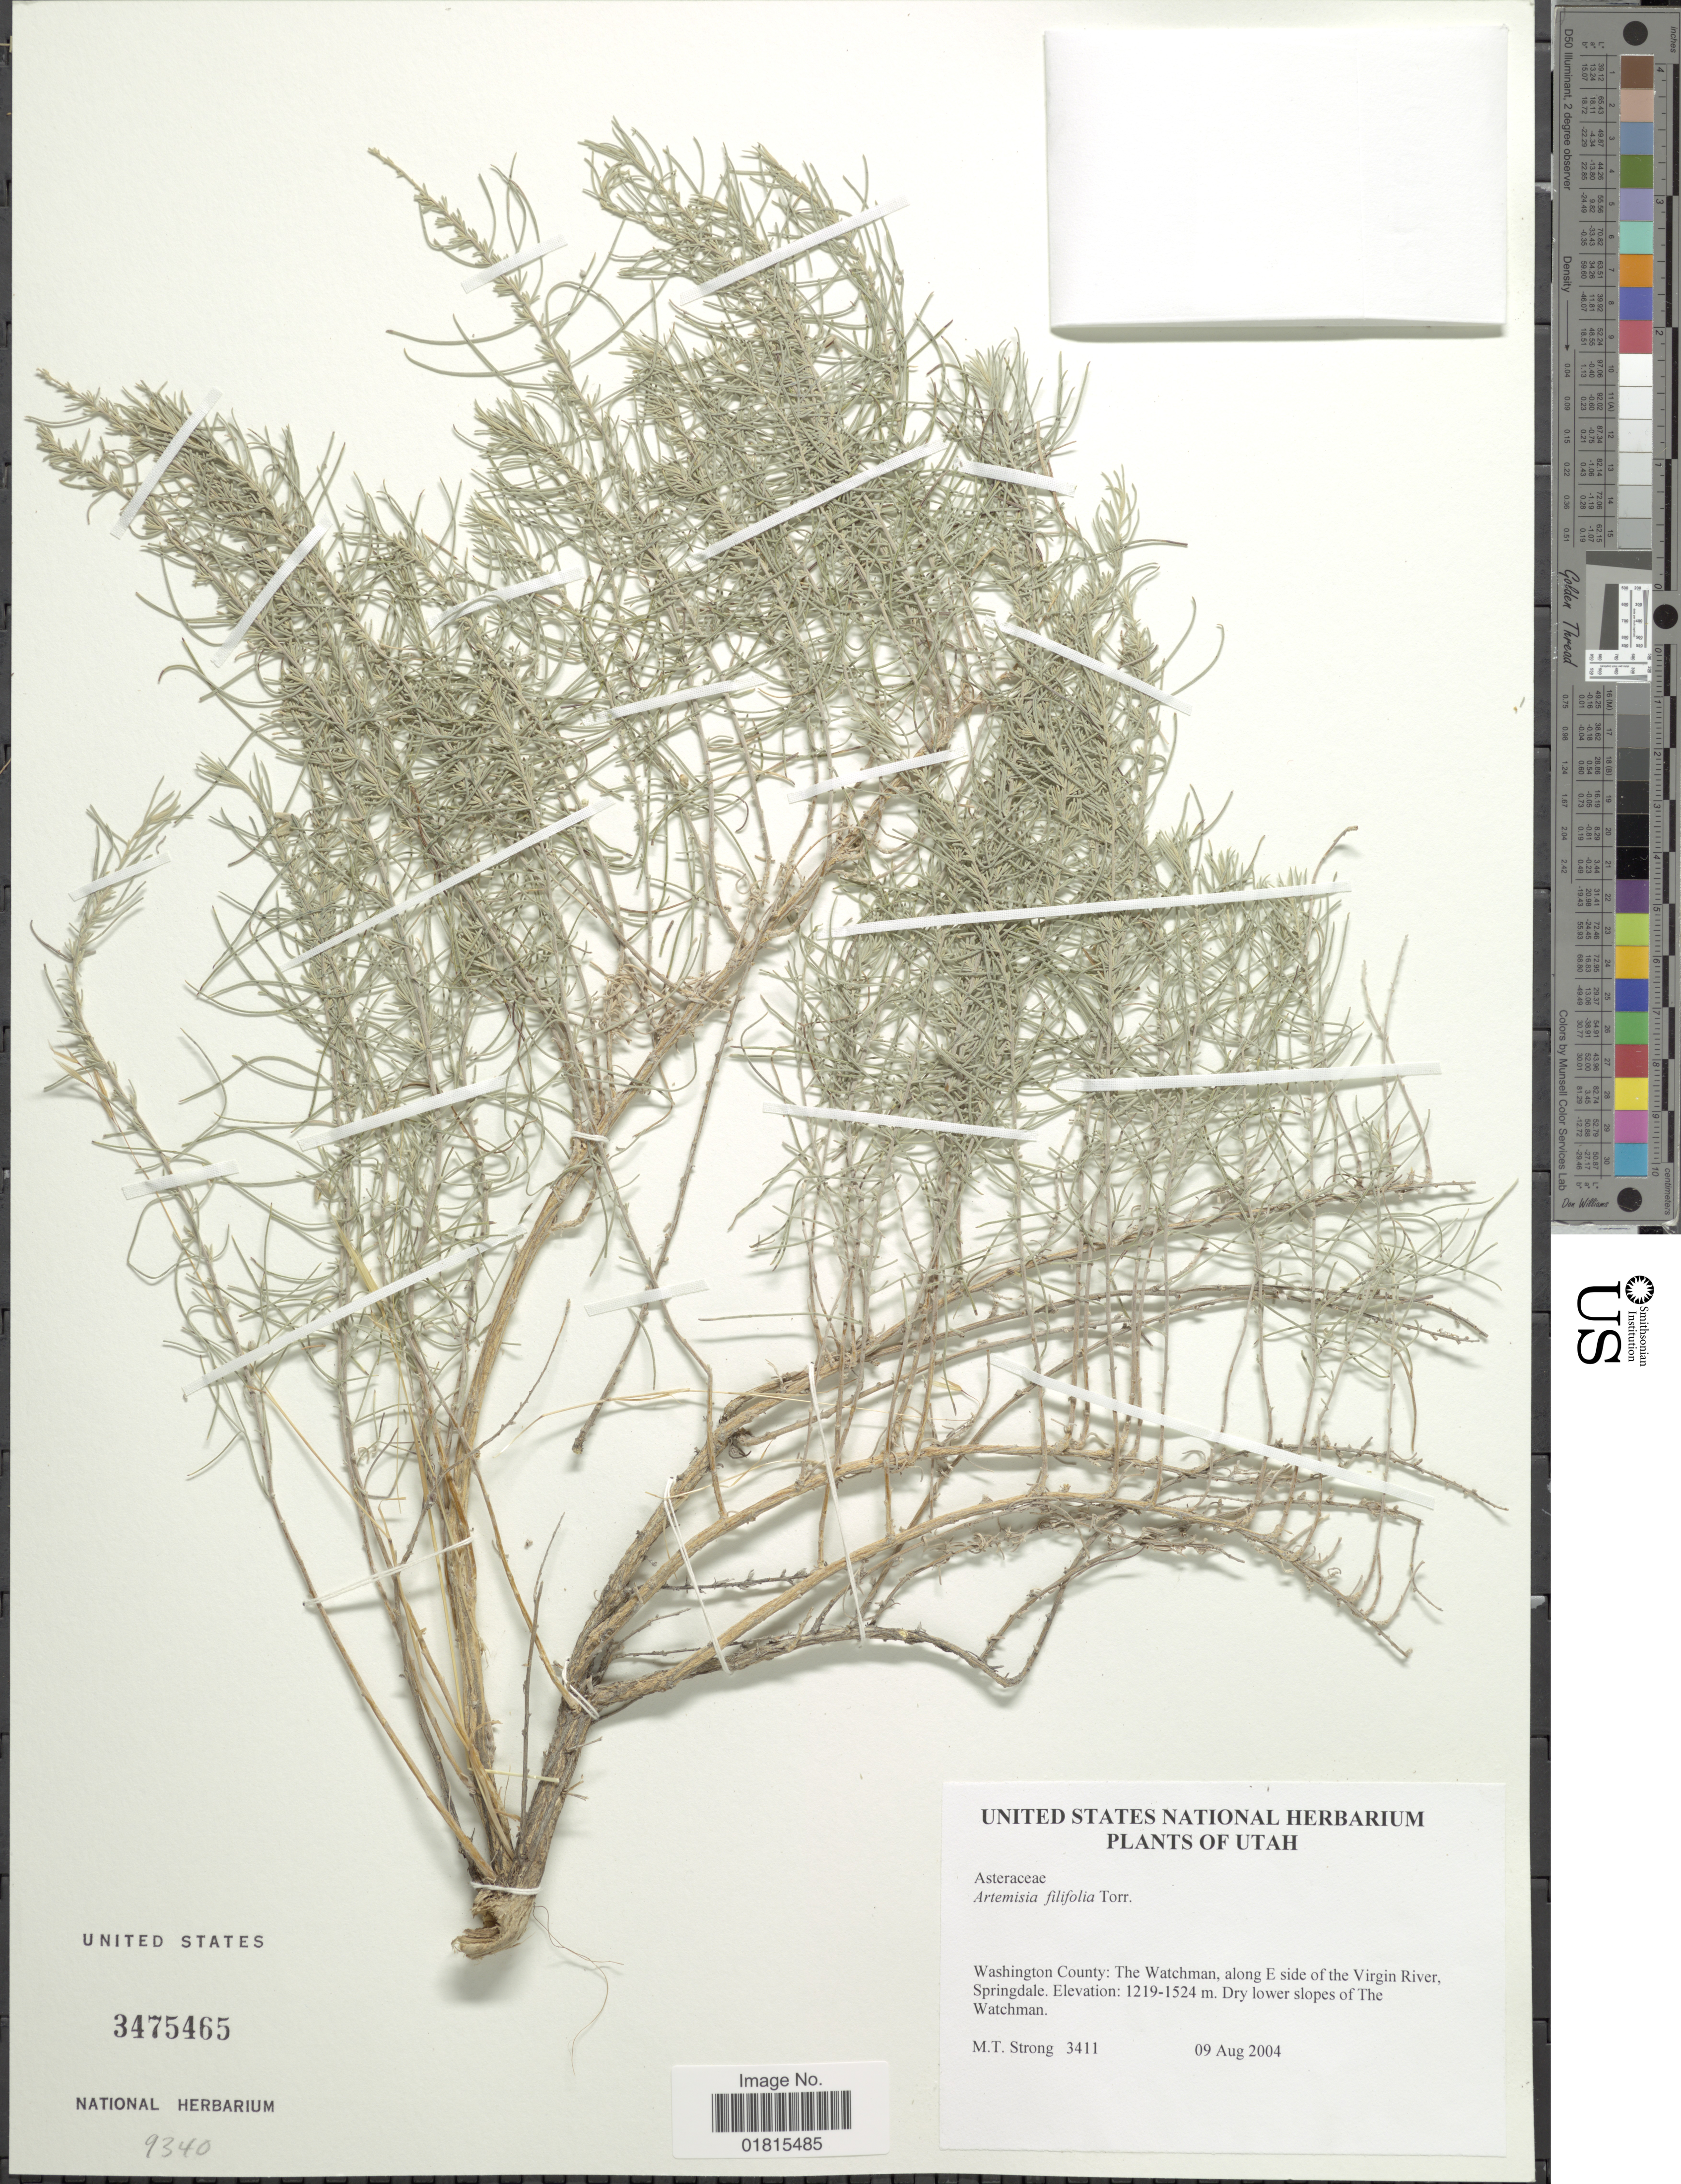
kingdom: Plantae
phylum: Tracheophyta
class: Magnoliopsida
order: Asterales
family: Asteraceae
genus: Artemisia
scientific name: Artemisia filifolia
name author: Torr.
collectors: M. T. Strong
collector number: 3411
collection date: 2004-08-09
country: United States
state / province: Utah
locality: Washington County: The Watchman, along E side of the Virgin River, Springdale. Dry lower slopes of The Watchman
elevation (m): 1219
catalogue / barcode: US 3475465